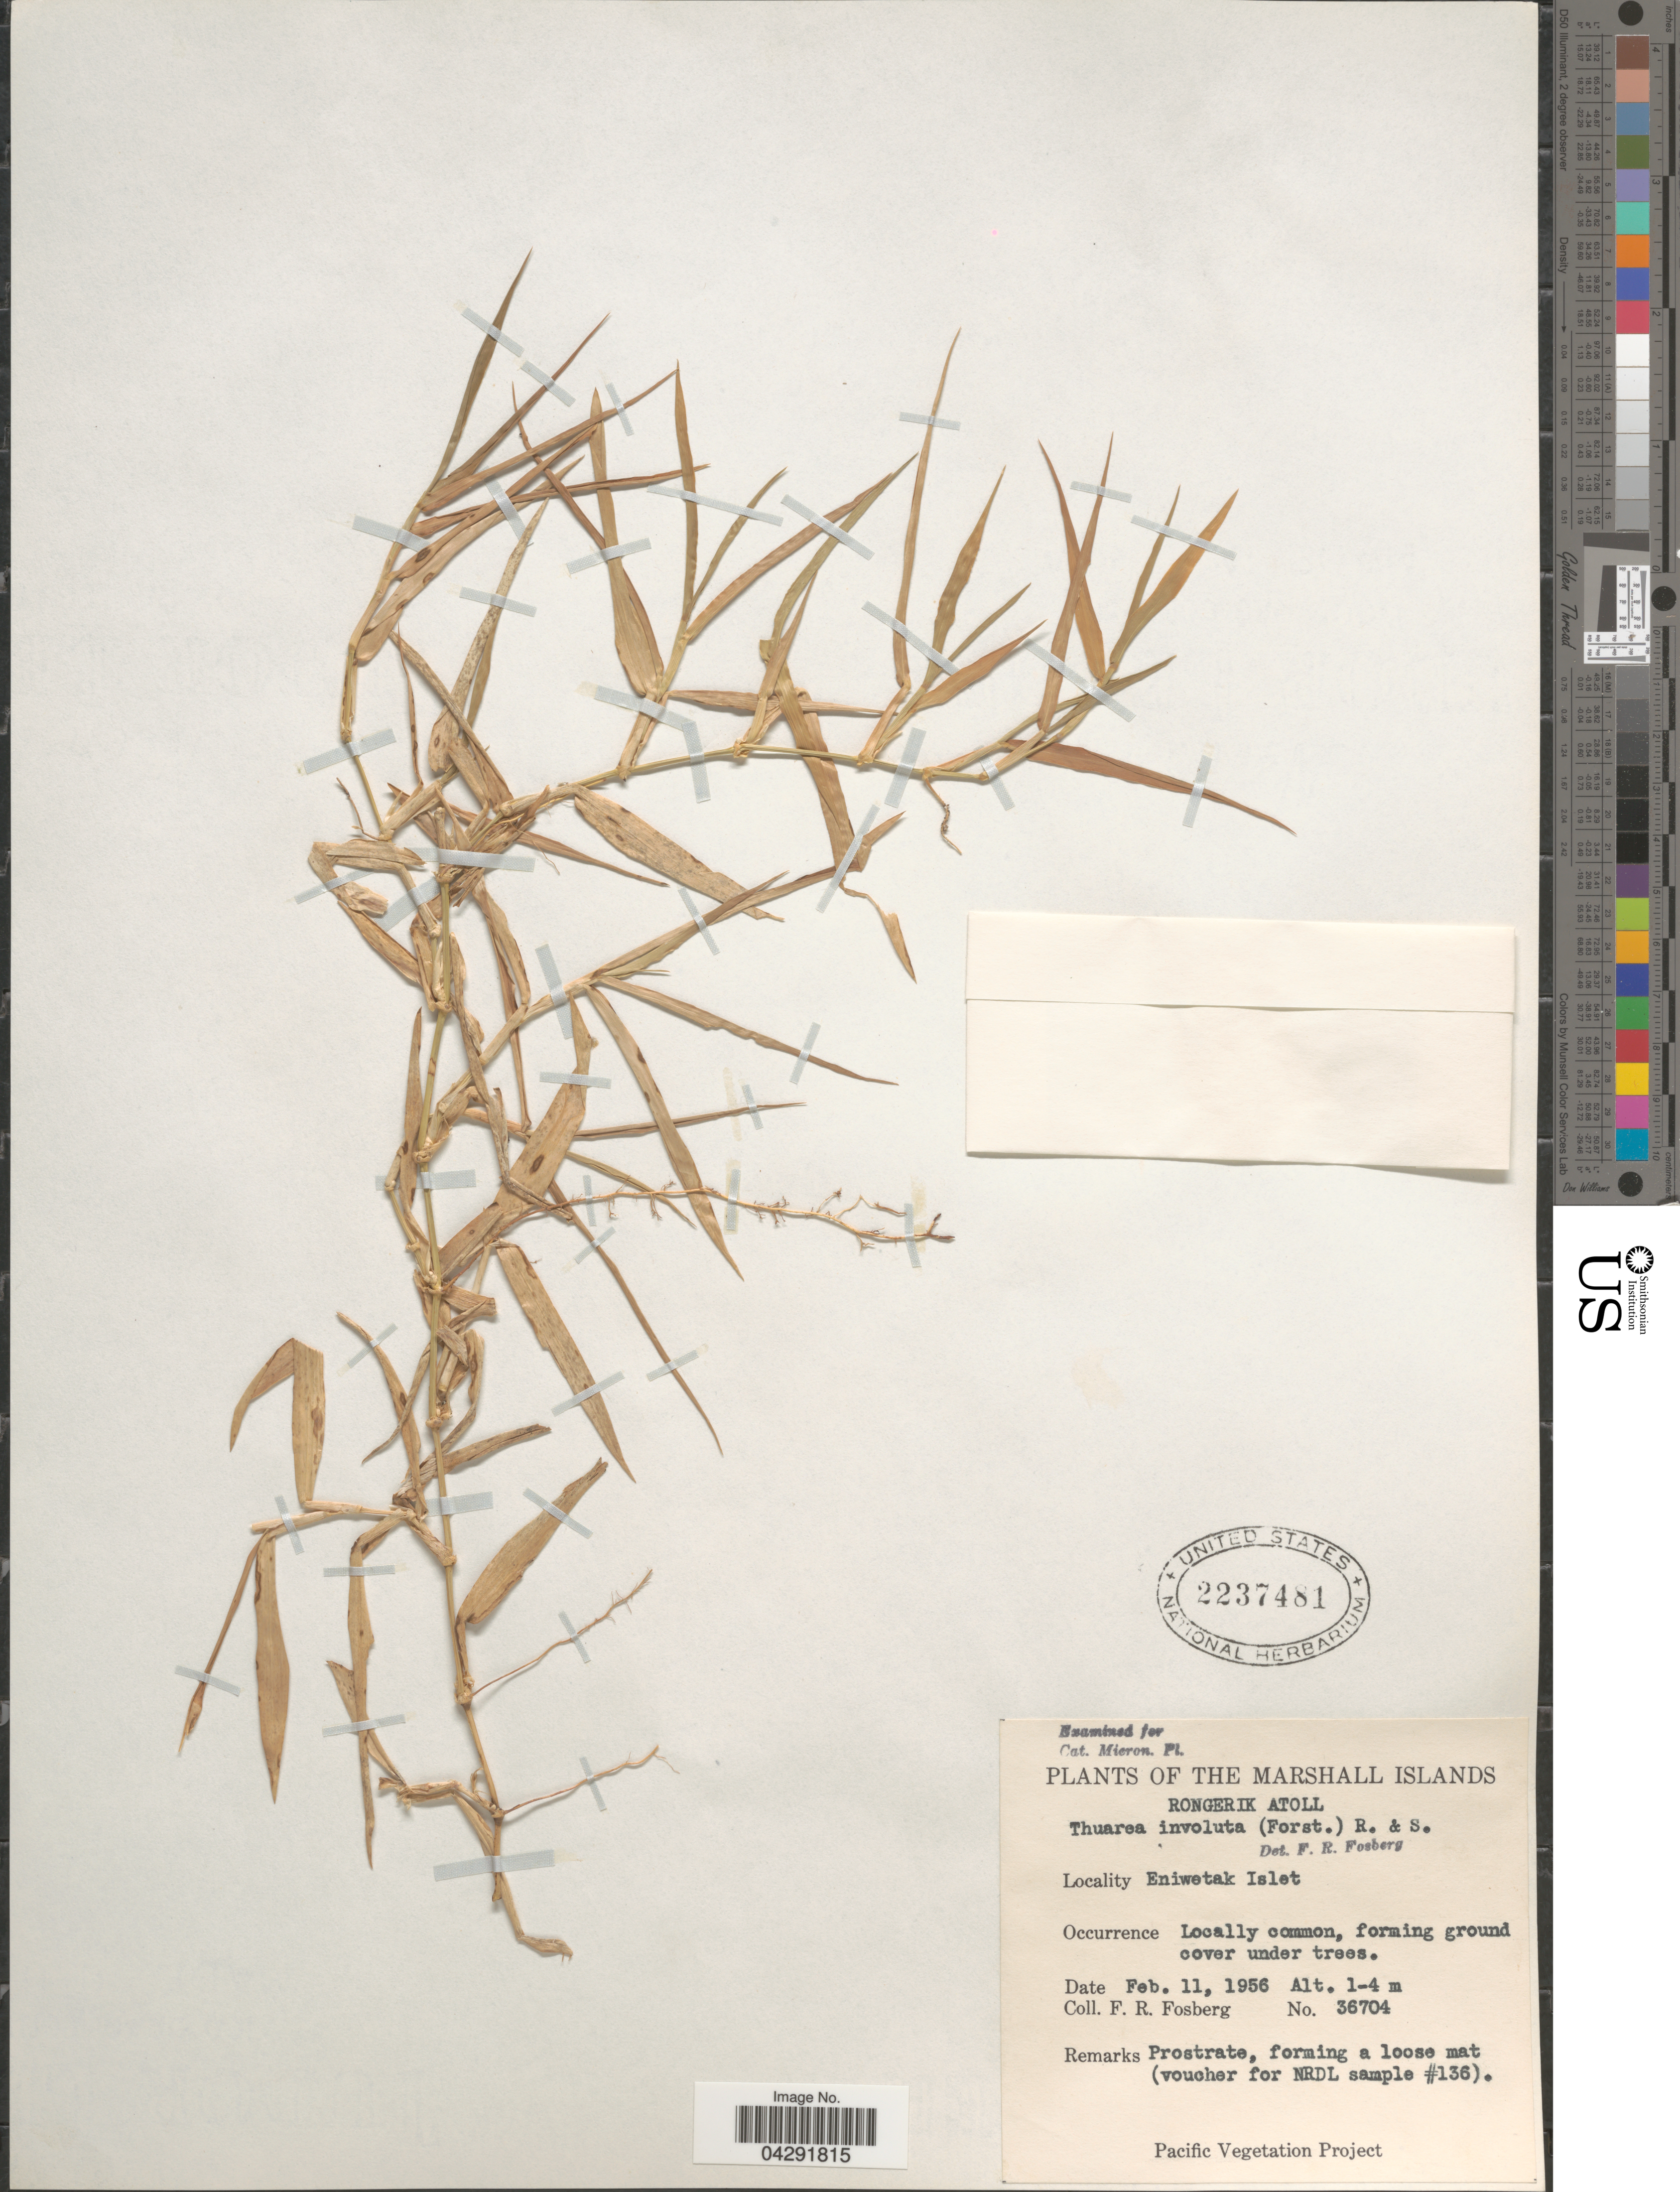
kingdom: Plantae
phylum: Tracheophyta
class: Liliopsida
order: Poales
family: Poaceae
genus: Thuarea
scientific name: Thuarea involuta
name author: (G. Forst.) R. Br. ex Sm.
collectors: F. R. Fosberg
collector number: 36704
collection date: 1956-02-11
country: Marshall Islands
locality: Rongerik Atoll. Eniwetak Islet. Locally common, forming ground cover under trees.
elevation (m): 1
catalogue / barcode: US 2237481